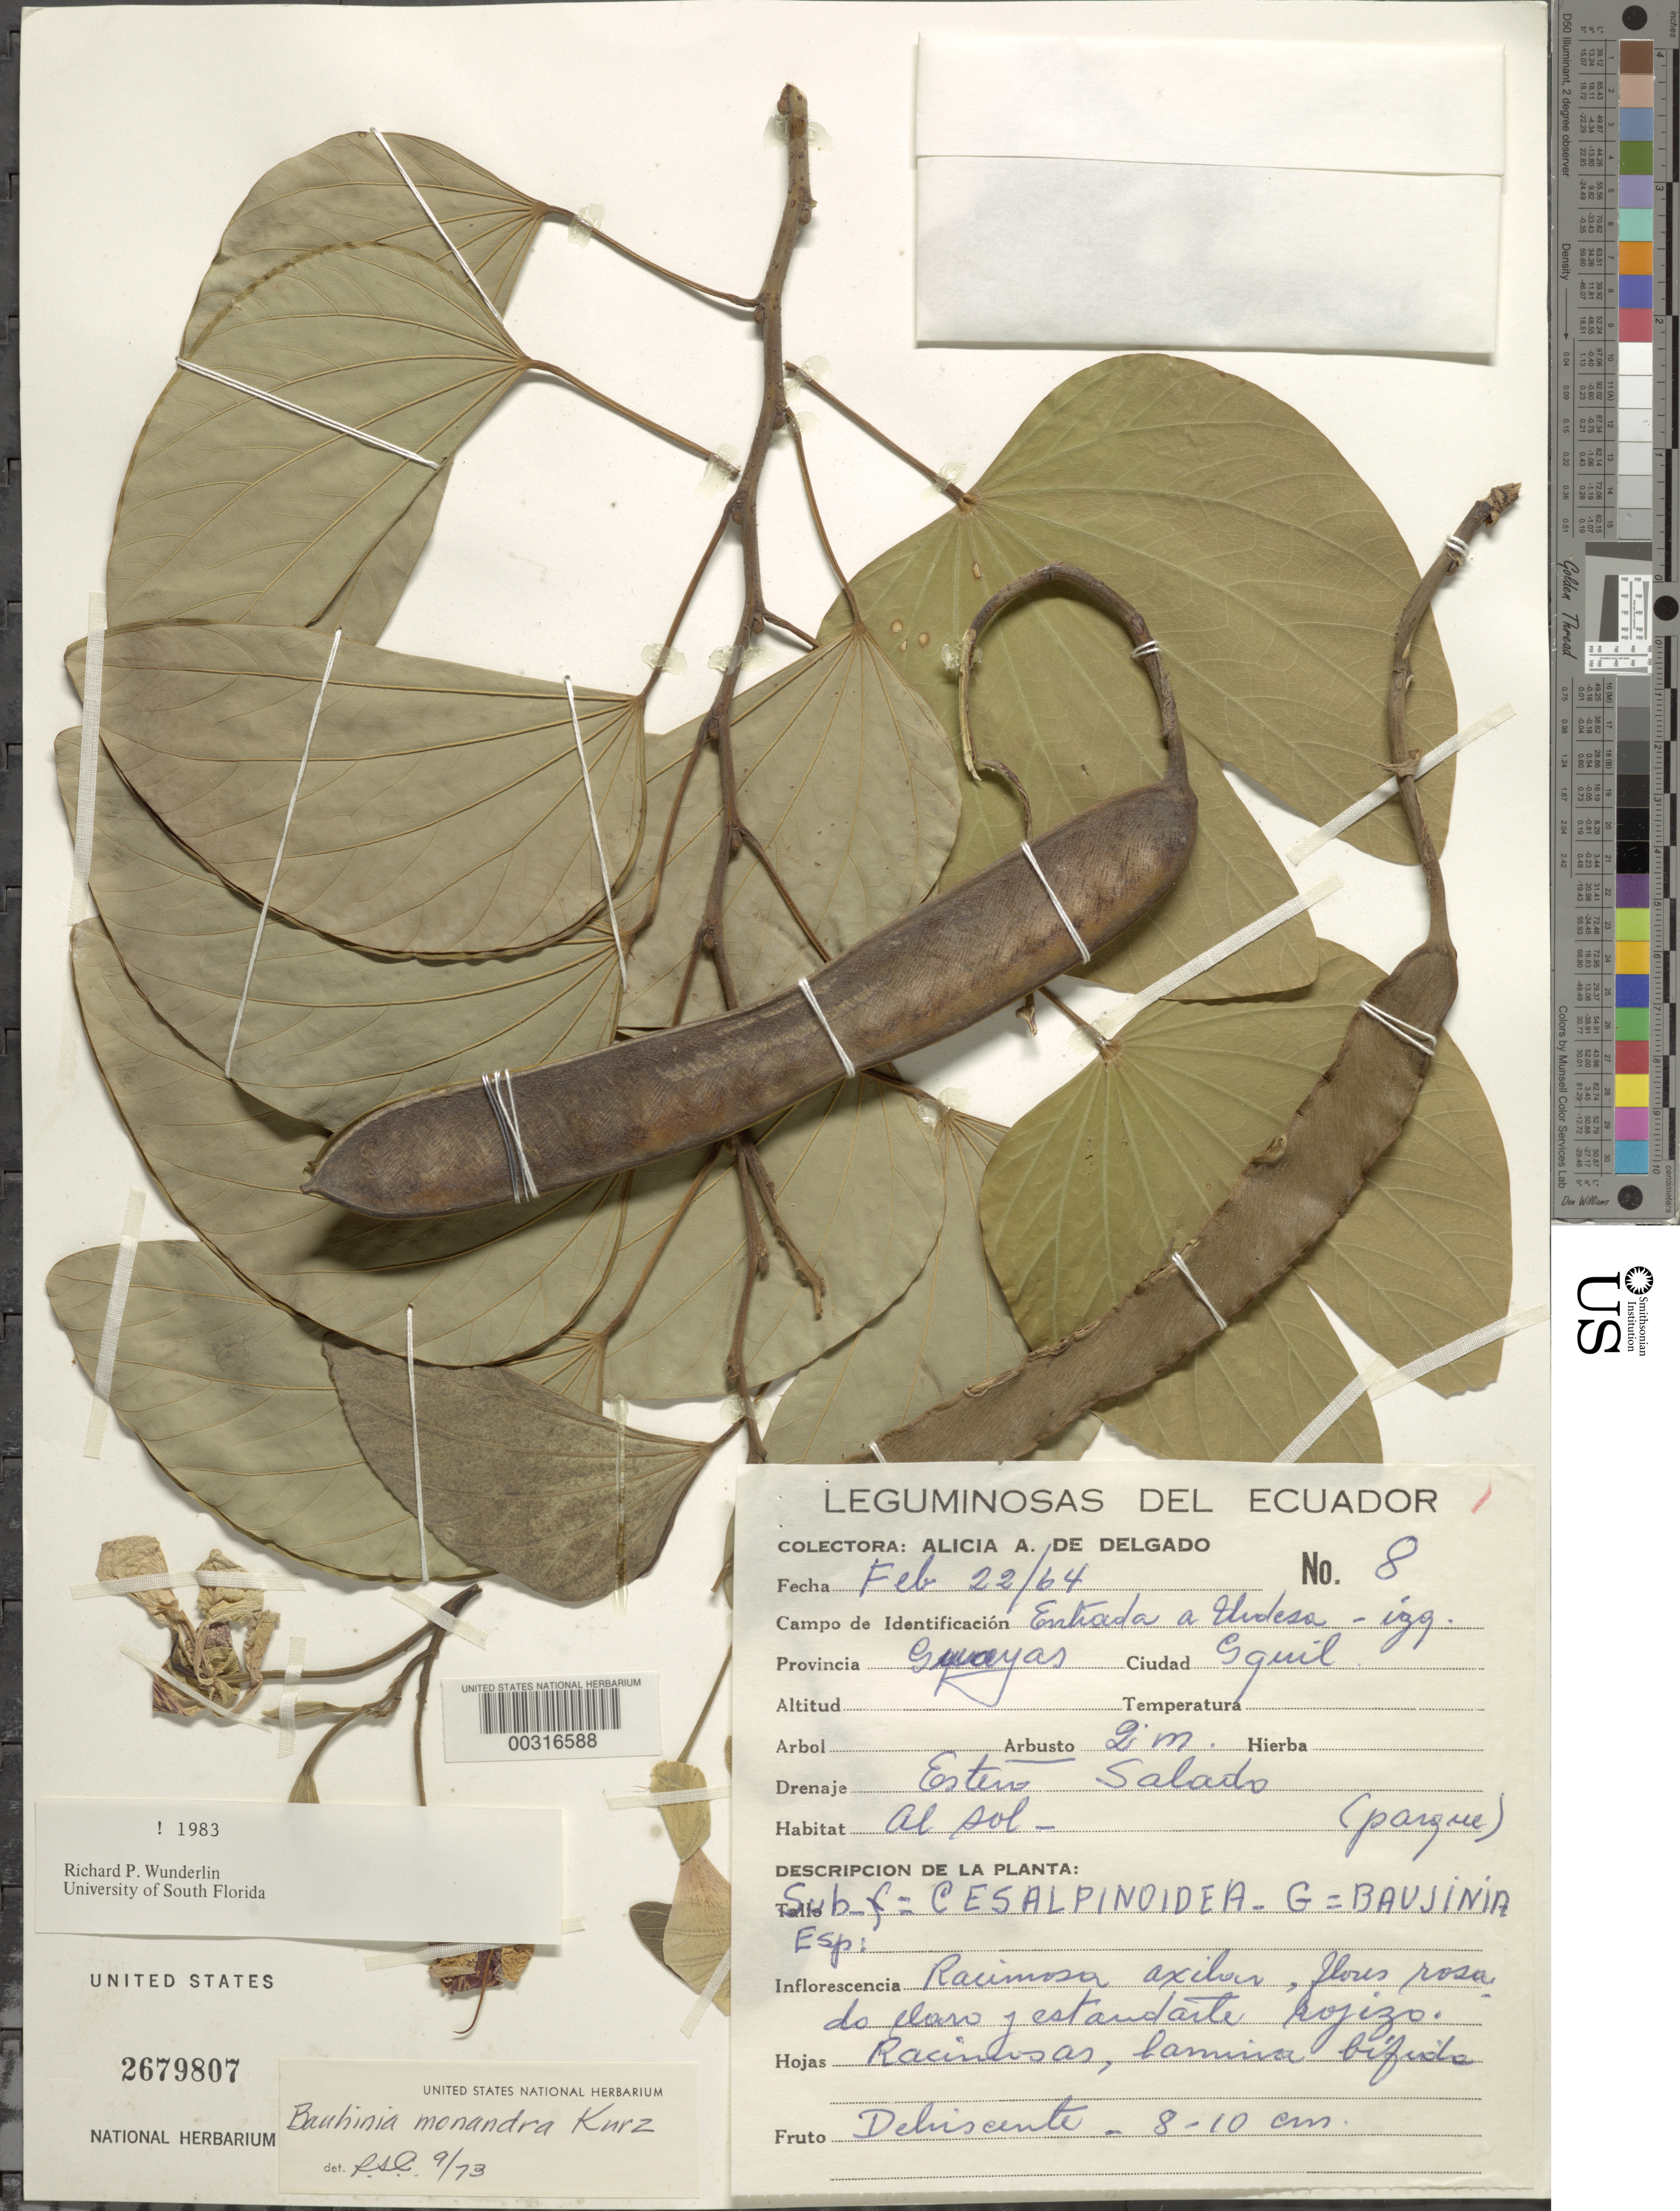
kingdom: Plantae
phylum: Tracheophyta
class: Magnoliopsida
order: Fabales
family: Fabaceae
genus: Bauhinia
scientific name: Bauhinia monandra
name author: Kurz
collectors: A. A. Delgado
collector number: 8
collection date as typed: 22 Feb 1964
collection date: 1964-02-22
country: Ecuador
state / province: Guayas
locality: Squil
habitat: In the sun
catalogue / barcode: US 2679807